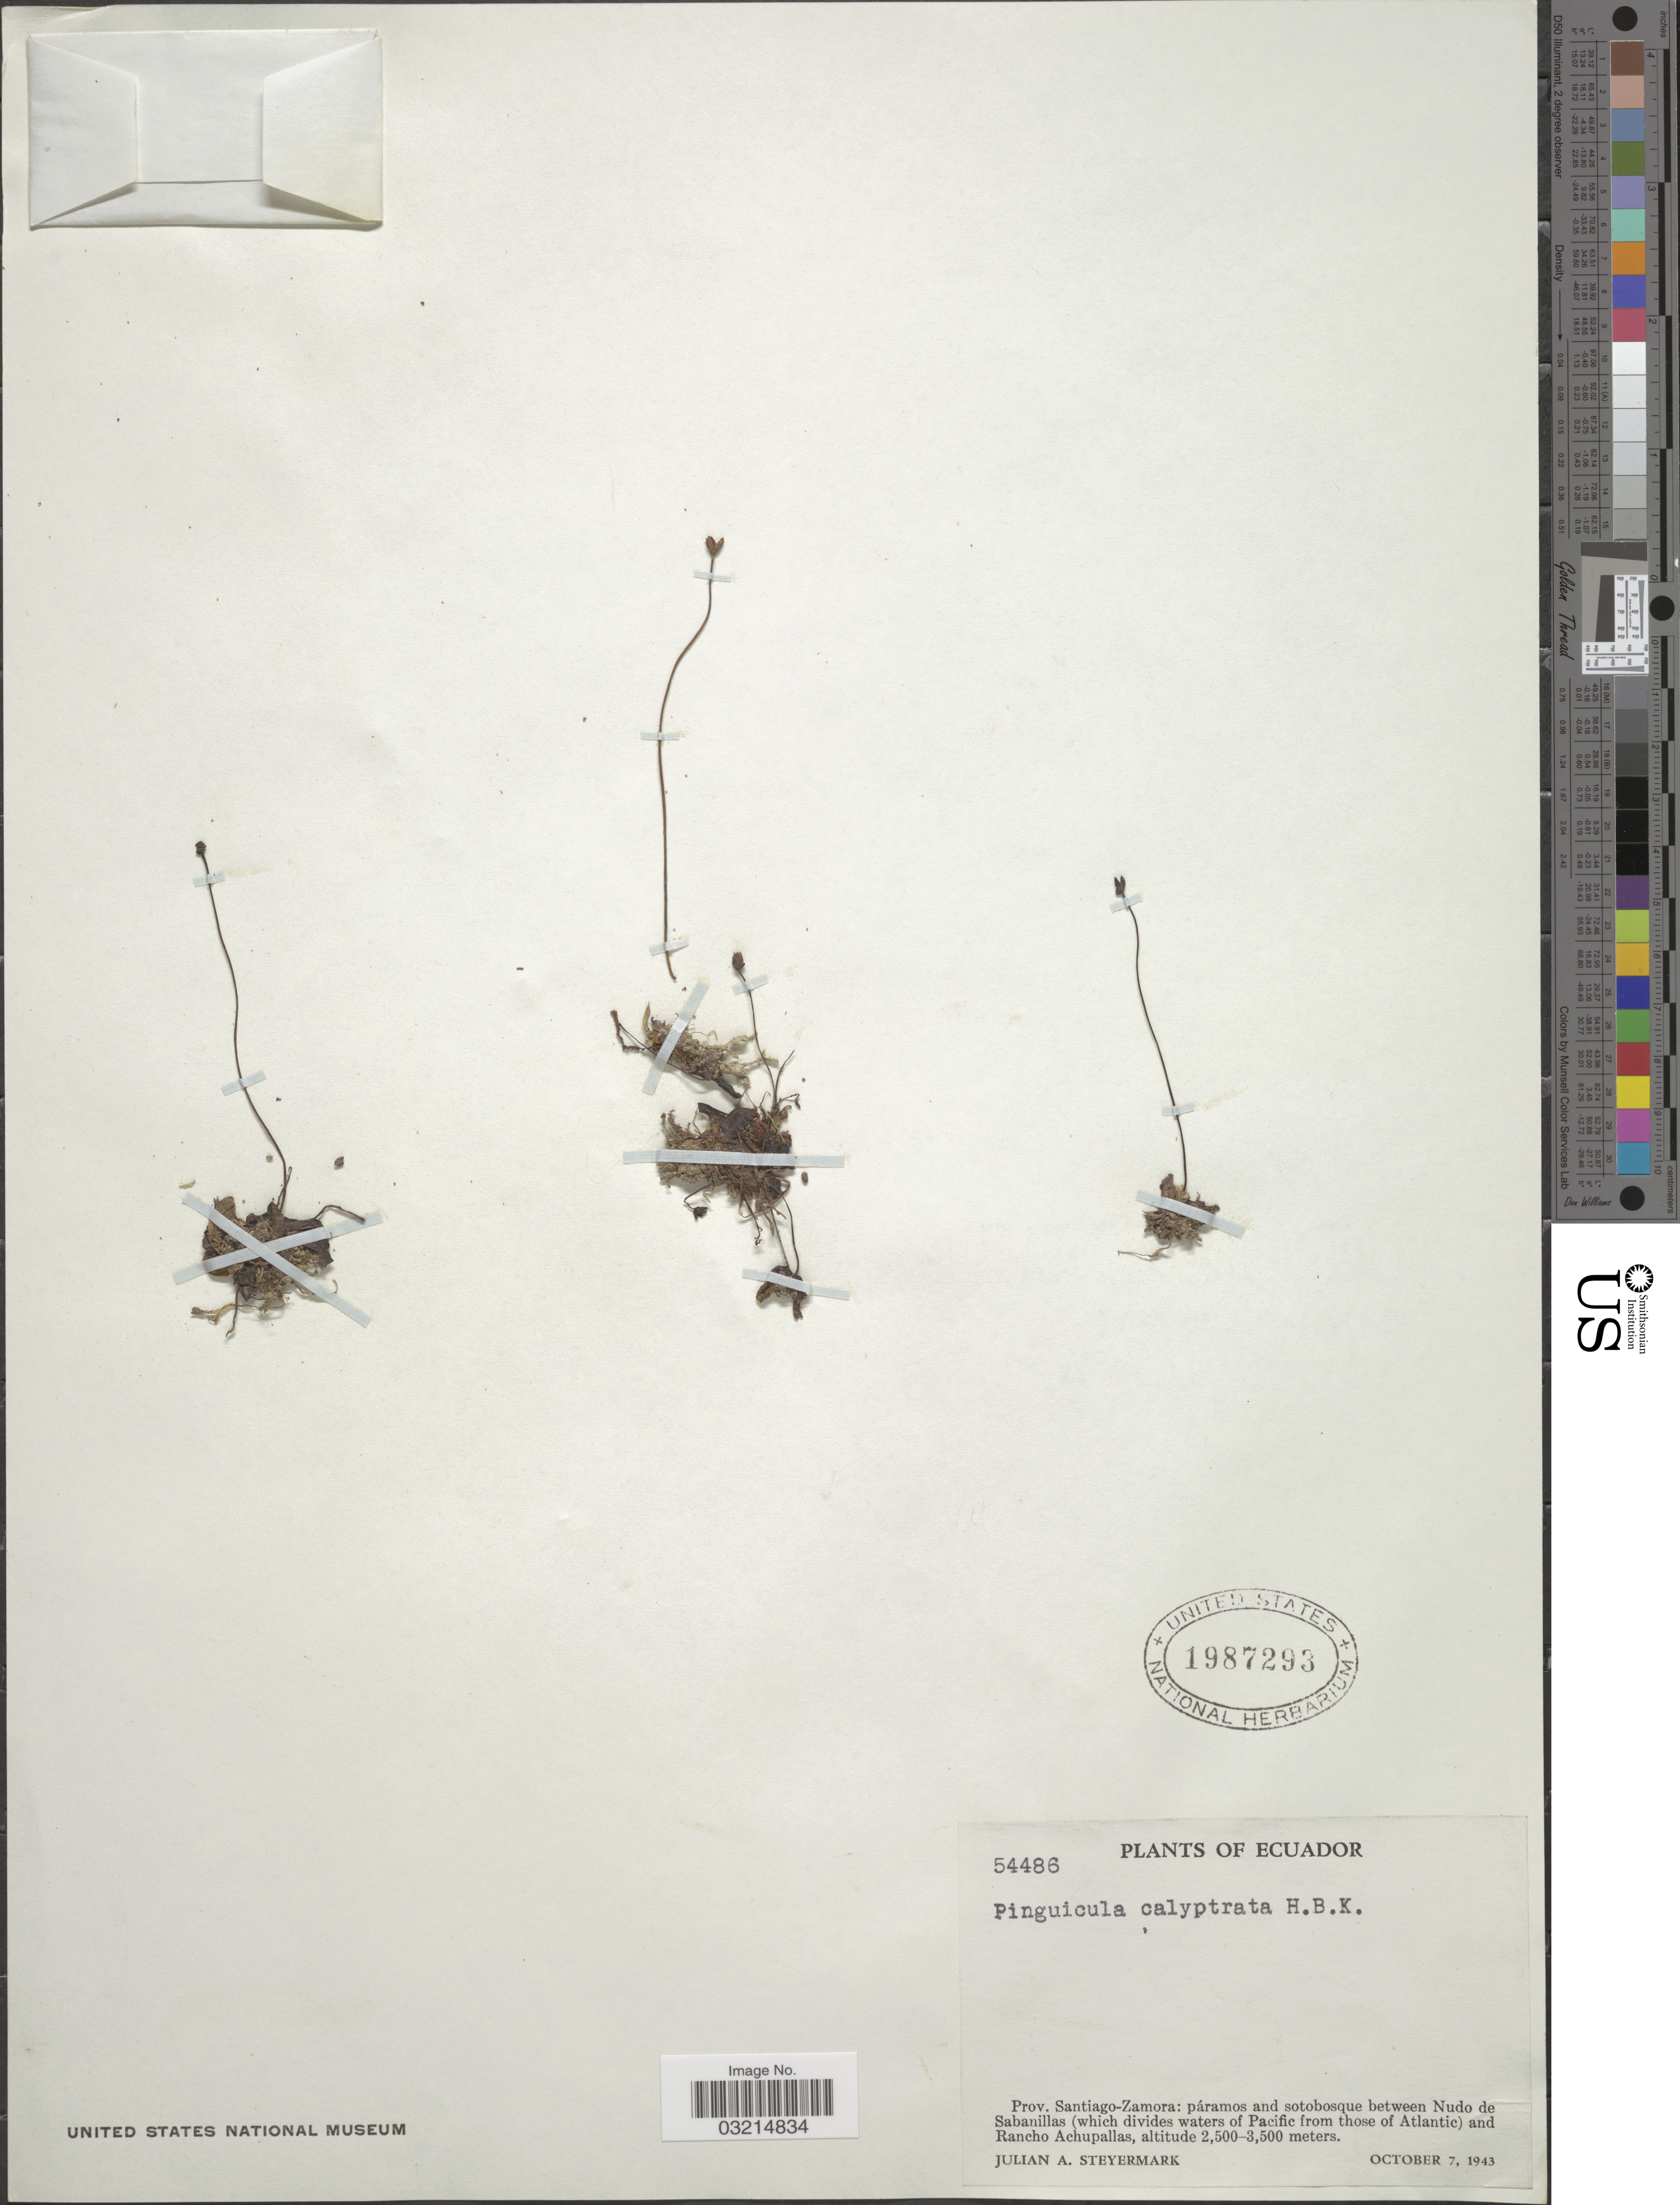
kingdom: Plantae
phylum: Tracheophyta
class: Magnoliopsida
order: Lamiales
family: Lentibulariaceae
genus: Pinguicula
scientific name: Pinguicula calyptrata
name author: Kunth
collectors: J. Steyermark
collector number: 54486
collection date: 1943-10-07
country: Ecuador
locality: Prov. Santiago-Zamora: páramos and sotobosque between Nudo de Sabanillas (which divides waters of Pacific from those of Atlantic) and Rancho Achupallas.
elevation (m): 2500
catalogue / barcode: US 1987293